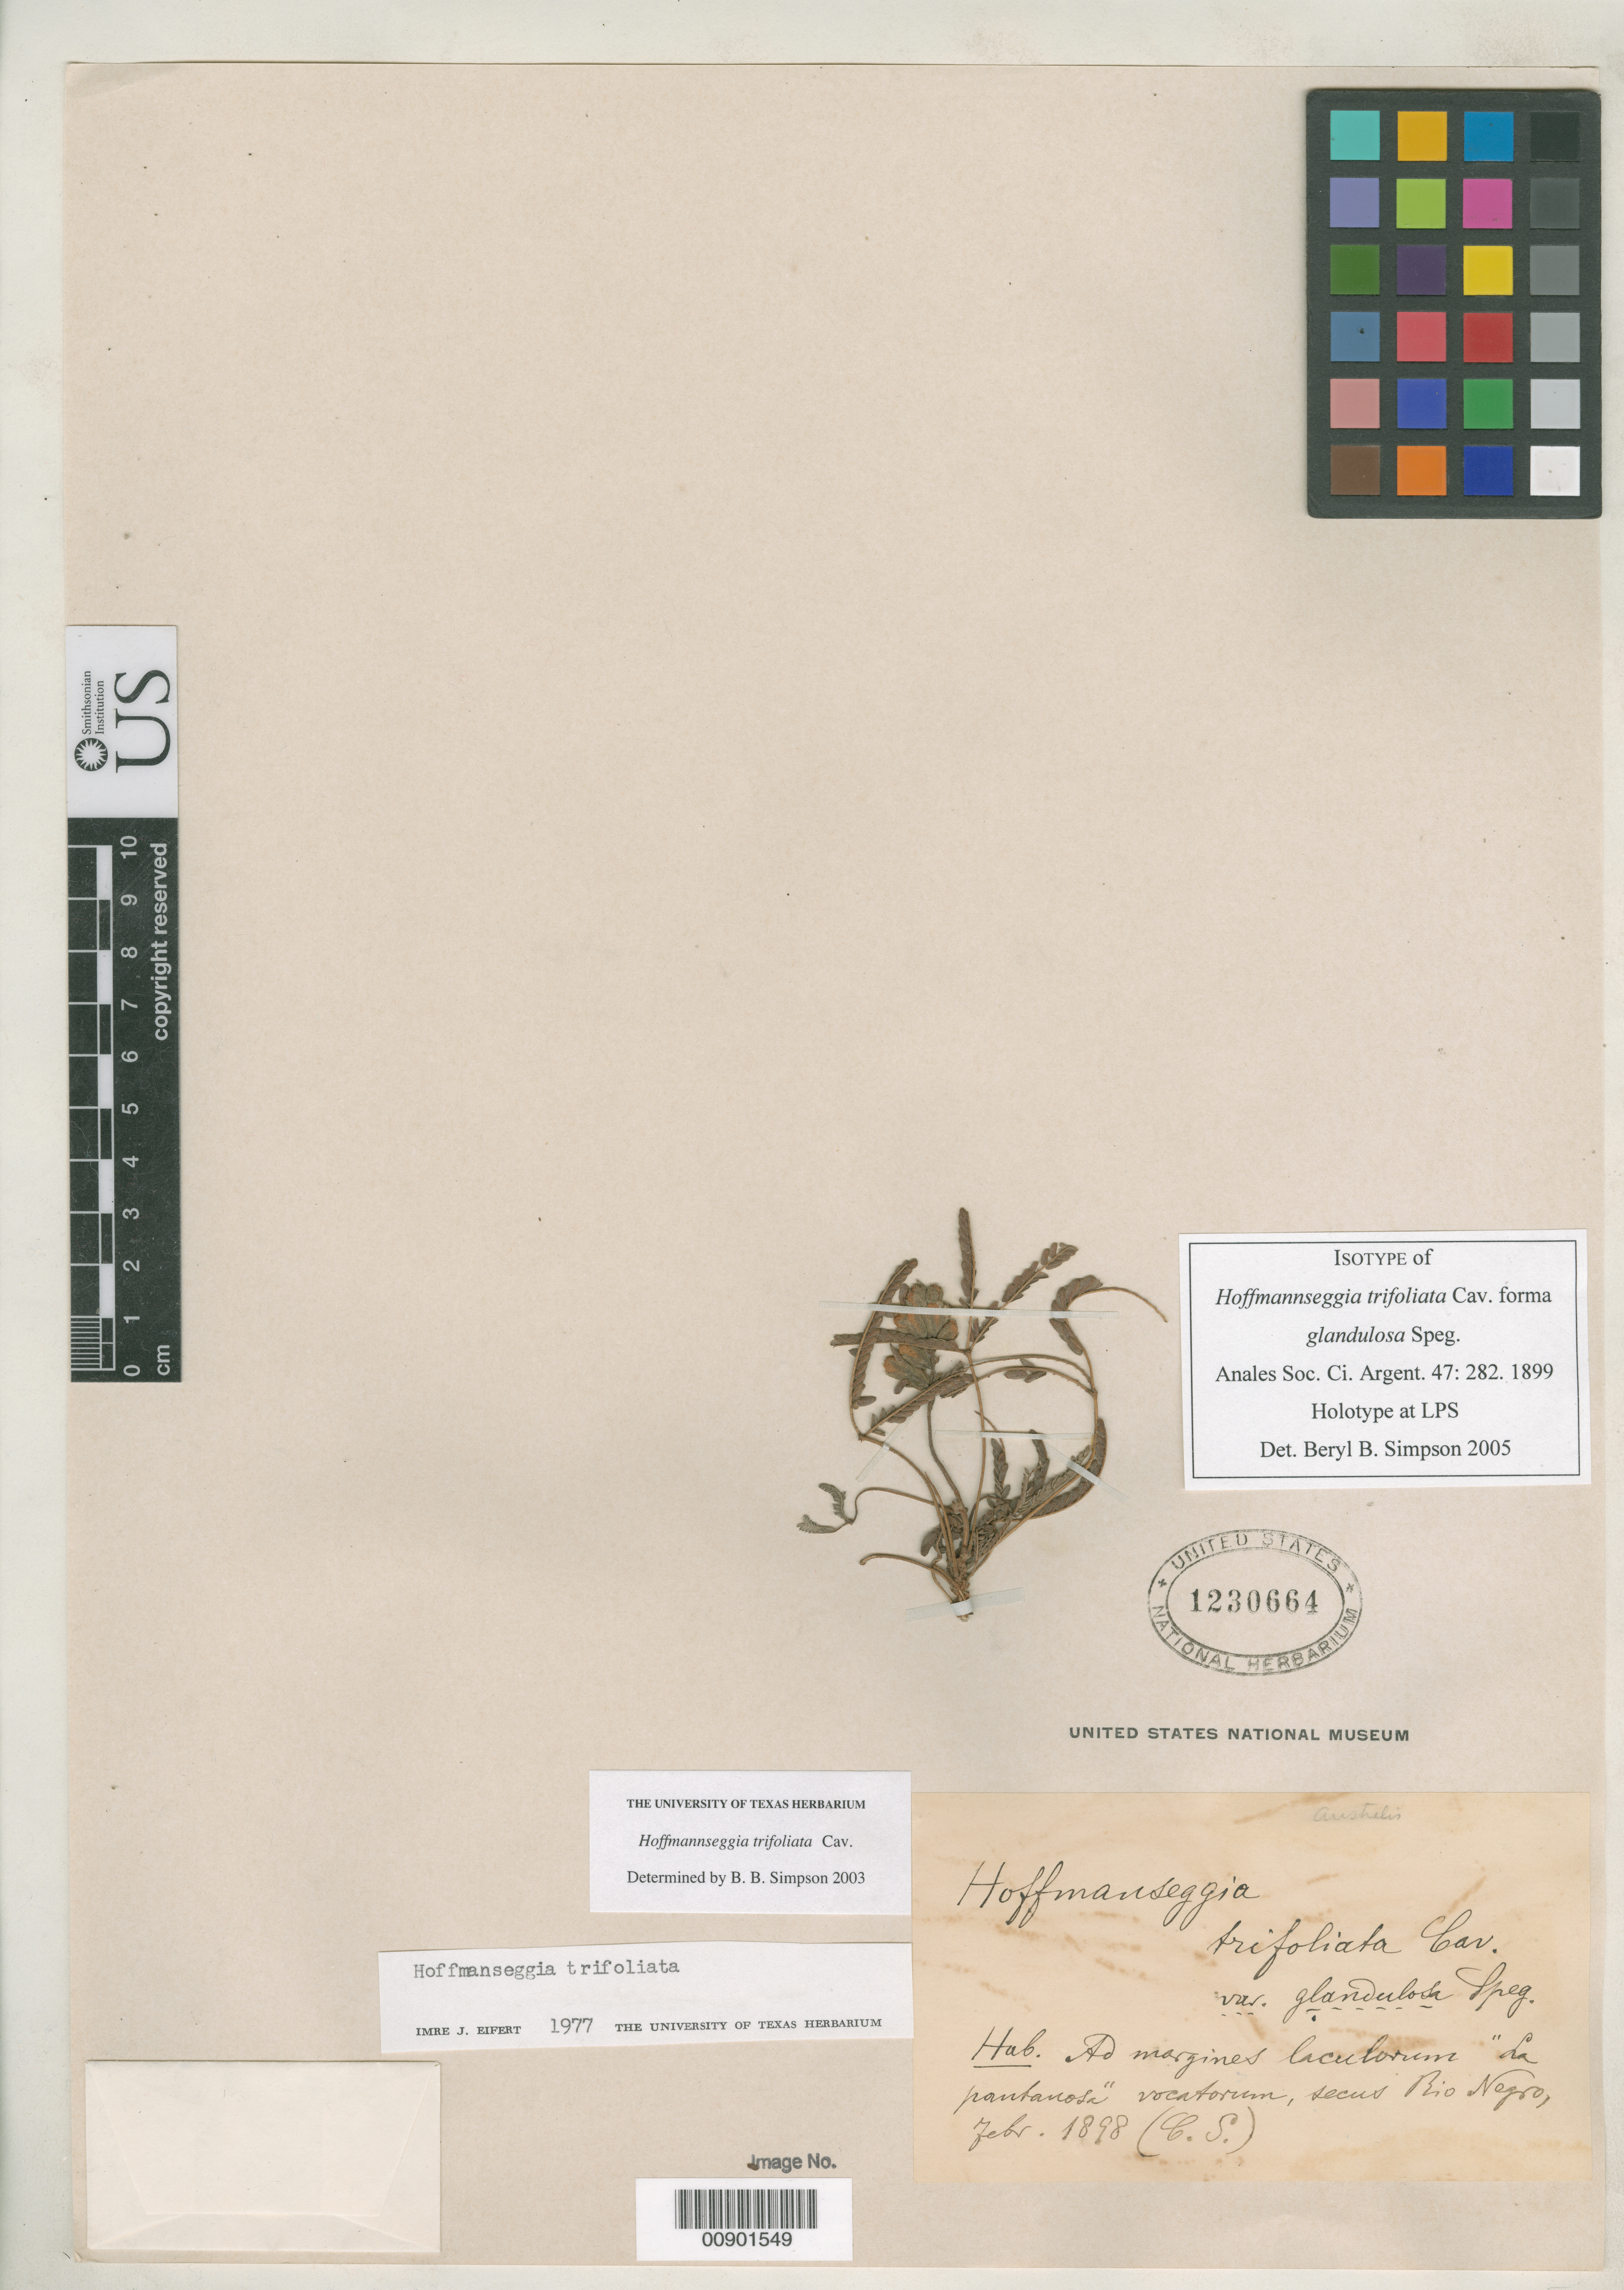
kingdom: Plantae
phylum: Tracheophyta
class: Magnoliopsida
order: Fabales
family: Fabaceae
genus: Hoffmannseggia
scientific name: Hoffmannseggia trifoliata f. glandulosa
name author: Speg.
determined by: Simpson, B. B., (TEX), University of Texas at Austin (UNITED STATES)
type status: Isotype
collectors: C. L. Spegazzini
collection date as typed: Feb 1898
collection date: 1898-02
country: Argentina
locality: Ad margines laculorum "La Pantanosa" vocatorum, secus Rio Negro.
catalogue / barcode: US 1230664